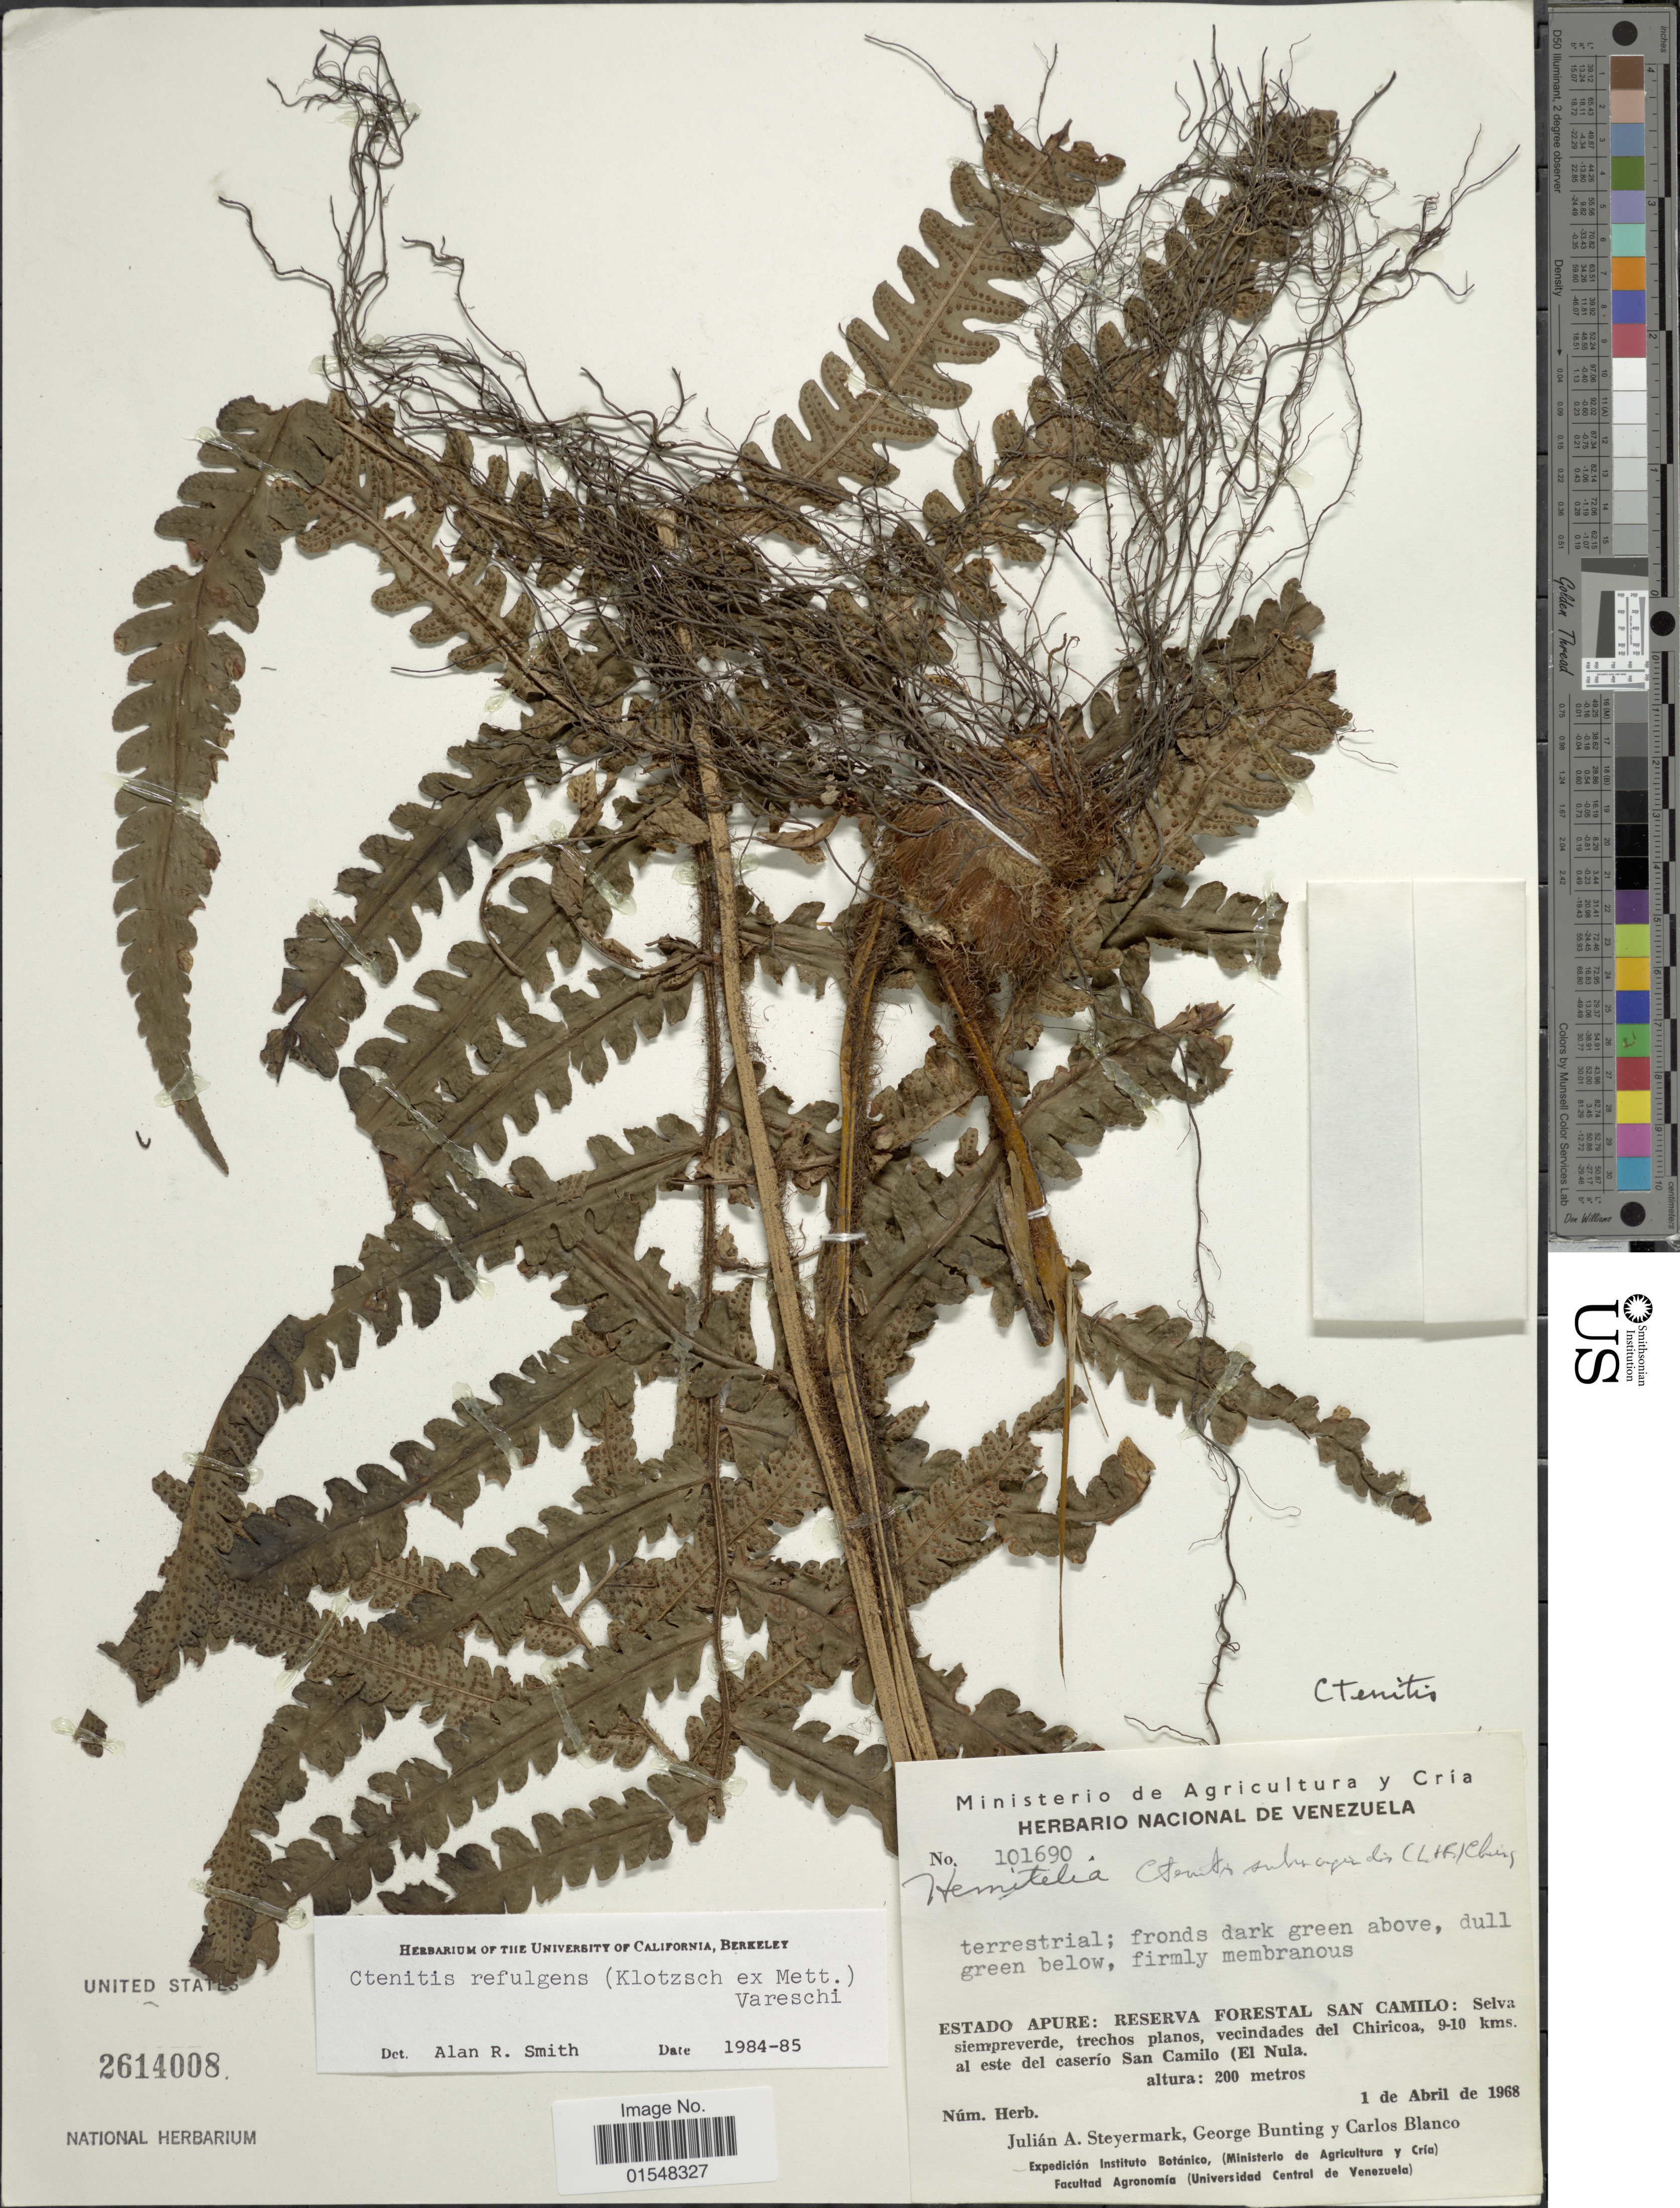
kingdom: Plantae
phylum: Tracheophyta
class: Polypodiopsida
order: Polypodiales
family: Dryopteridaceae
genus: Ctenitis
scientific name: Ctenitis refulgens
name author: (Mett.) Vareschi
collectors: J. Steyermark, G. S. Bunting & C. A. Blanco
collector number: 101690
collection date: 1968-04-01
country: Venezuela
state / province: Apure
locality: Reserva forestal San Camilo: Selva siempreverde, trechos planos, vecindades del Chiricoa, 9-10 km. al este del caserío San Camilo (El Nula)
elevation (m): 200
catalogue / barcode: US 2614008